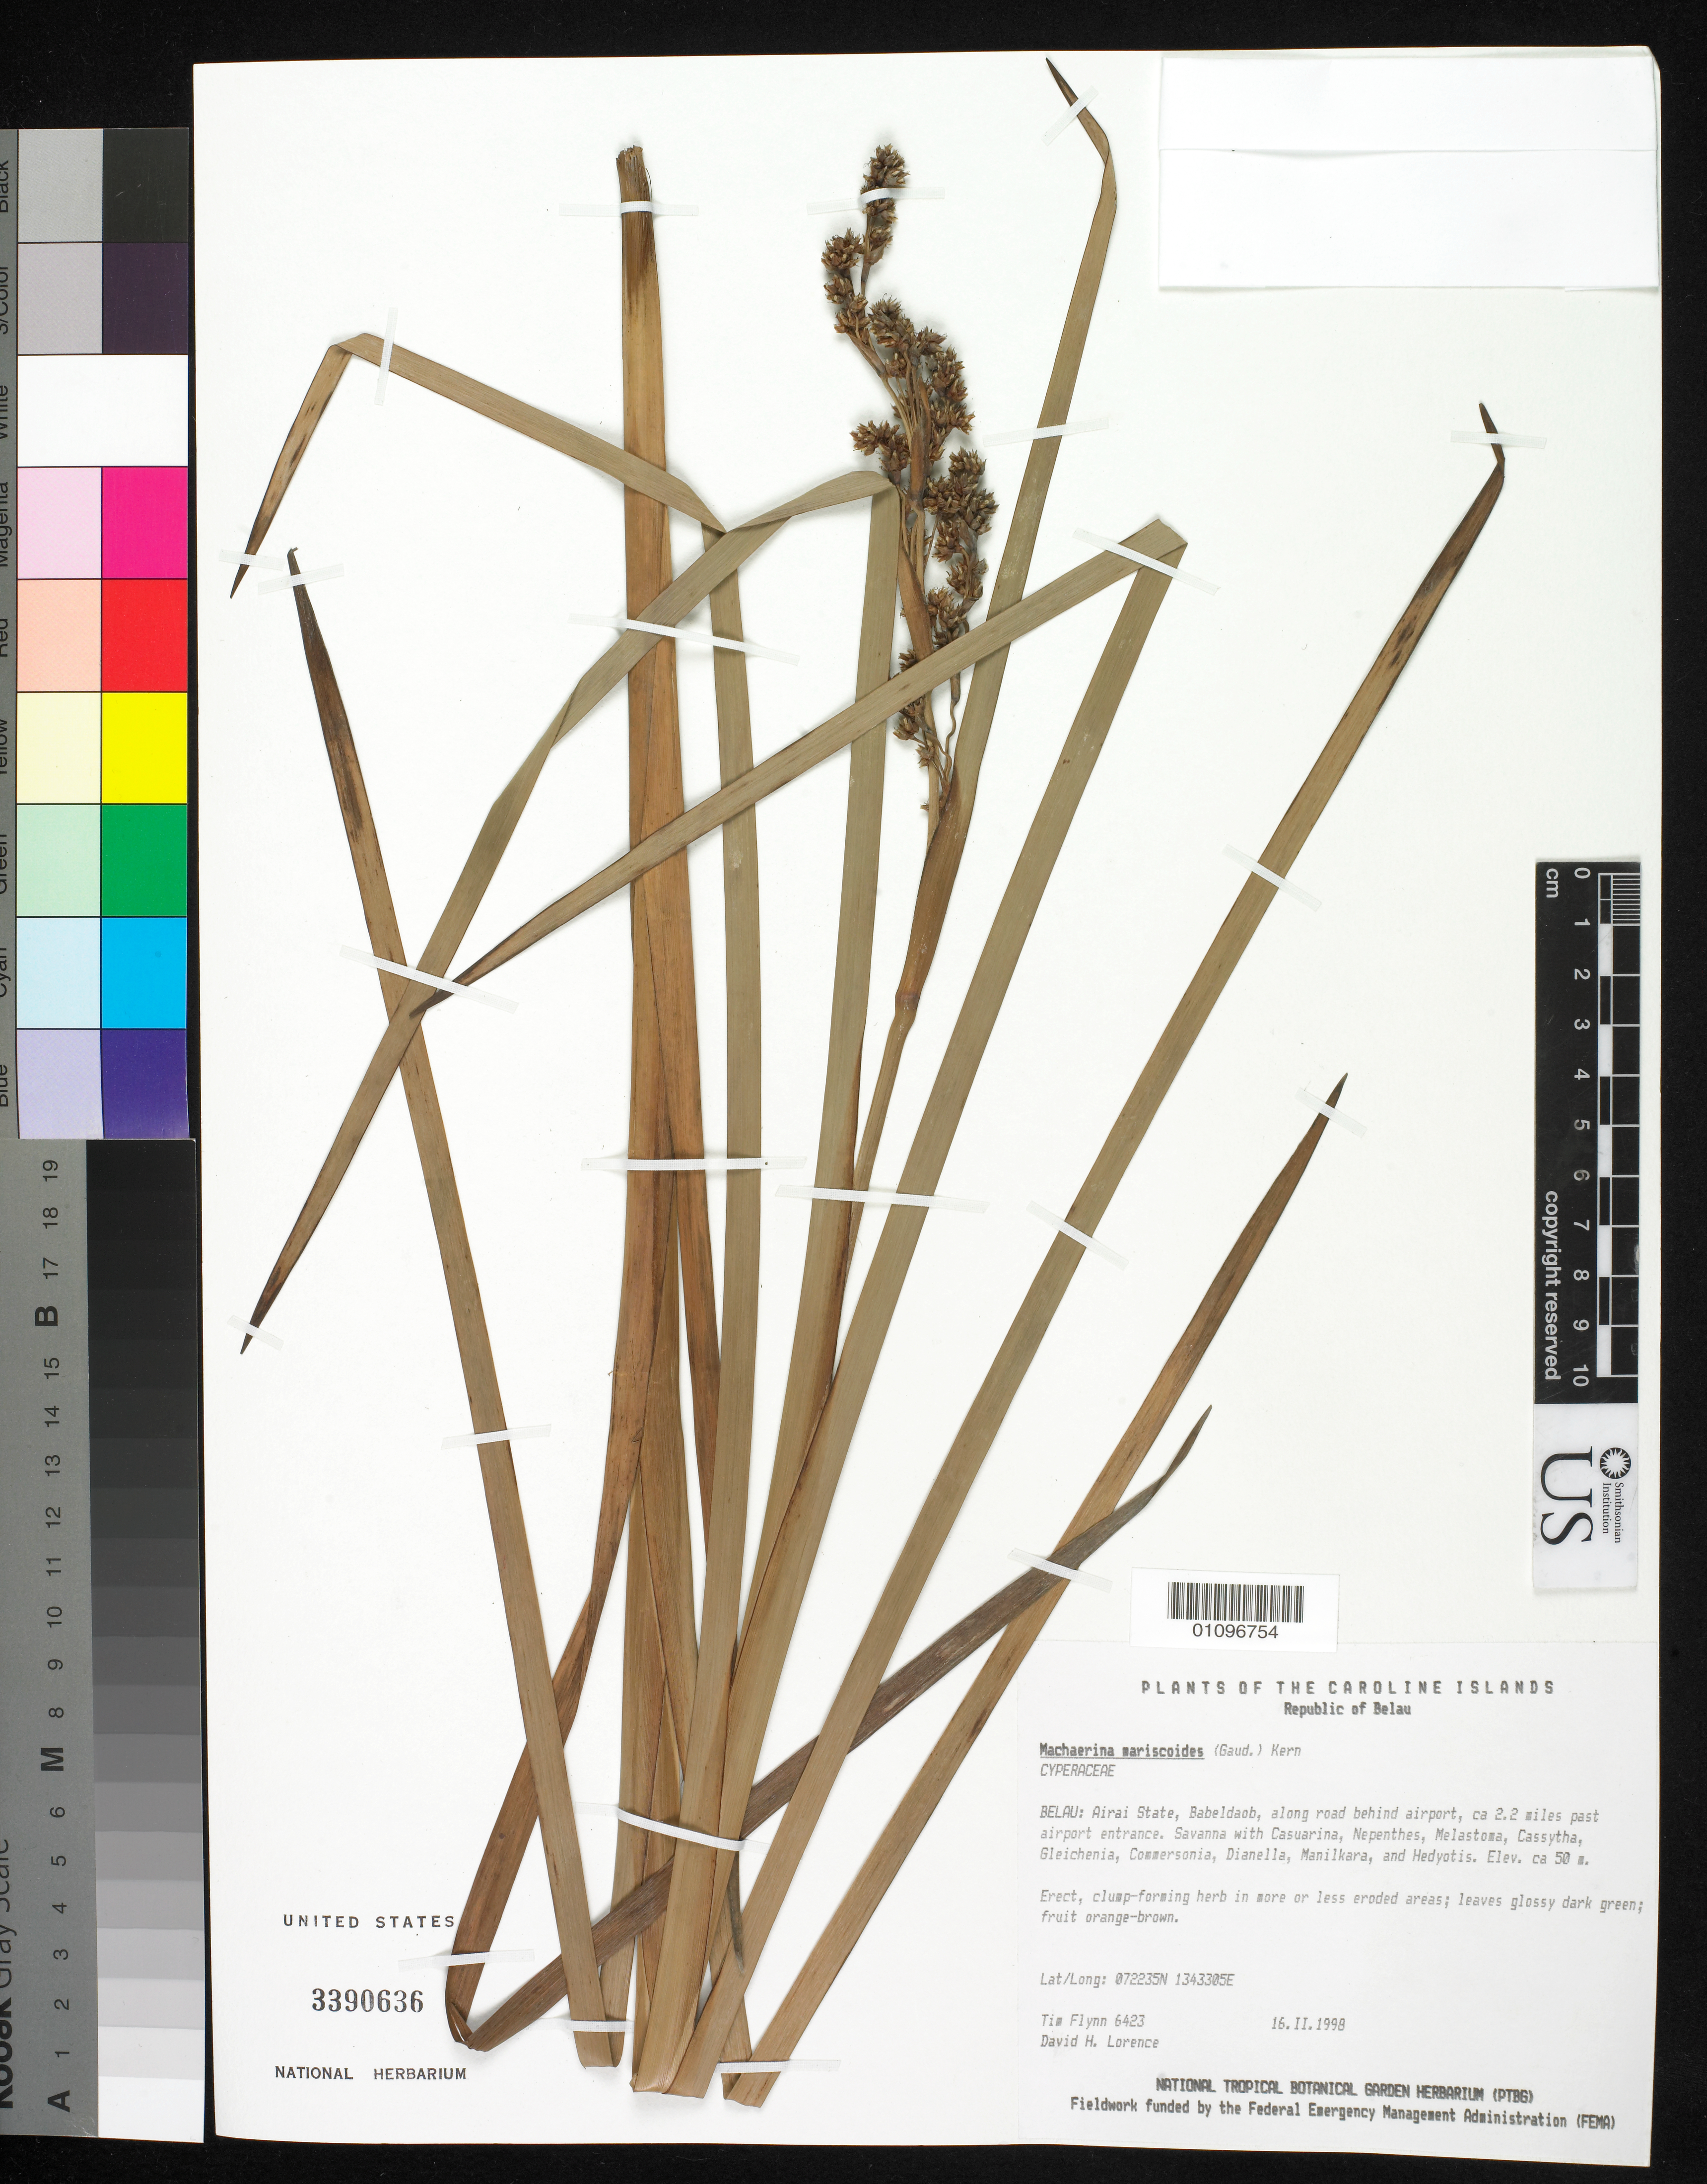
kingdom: Plantae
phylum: Tracheophyta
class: Liliopsida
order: Poales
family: Cyperaceae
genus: Machaerina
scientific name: Machaerina mariscoides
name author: (Gaudich.) J. Kern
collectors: T. W. Flynn & D. Lorence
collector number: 6423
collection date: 1998-11-16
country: Palau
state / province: Airai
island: Babeldaob [Babelthuap]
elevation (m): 50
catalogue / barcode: US 3390636